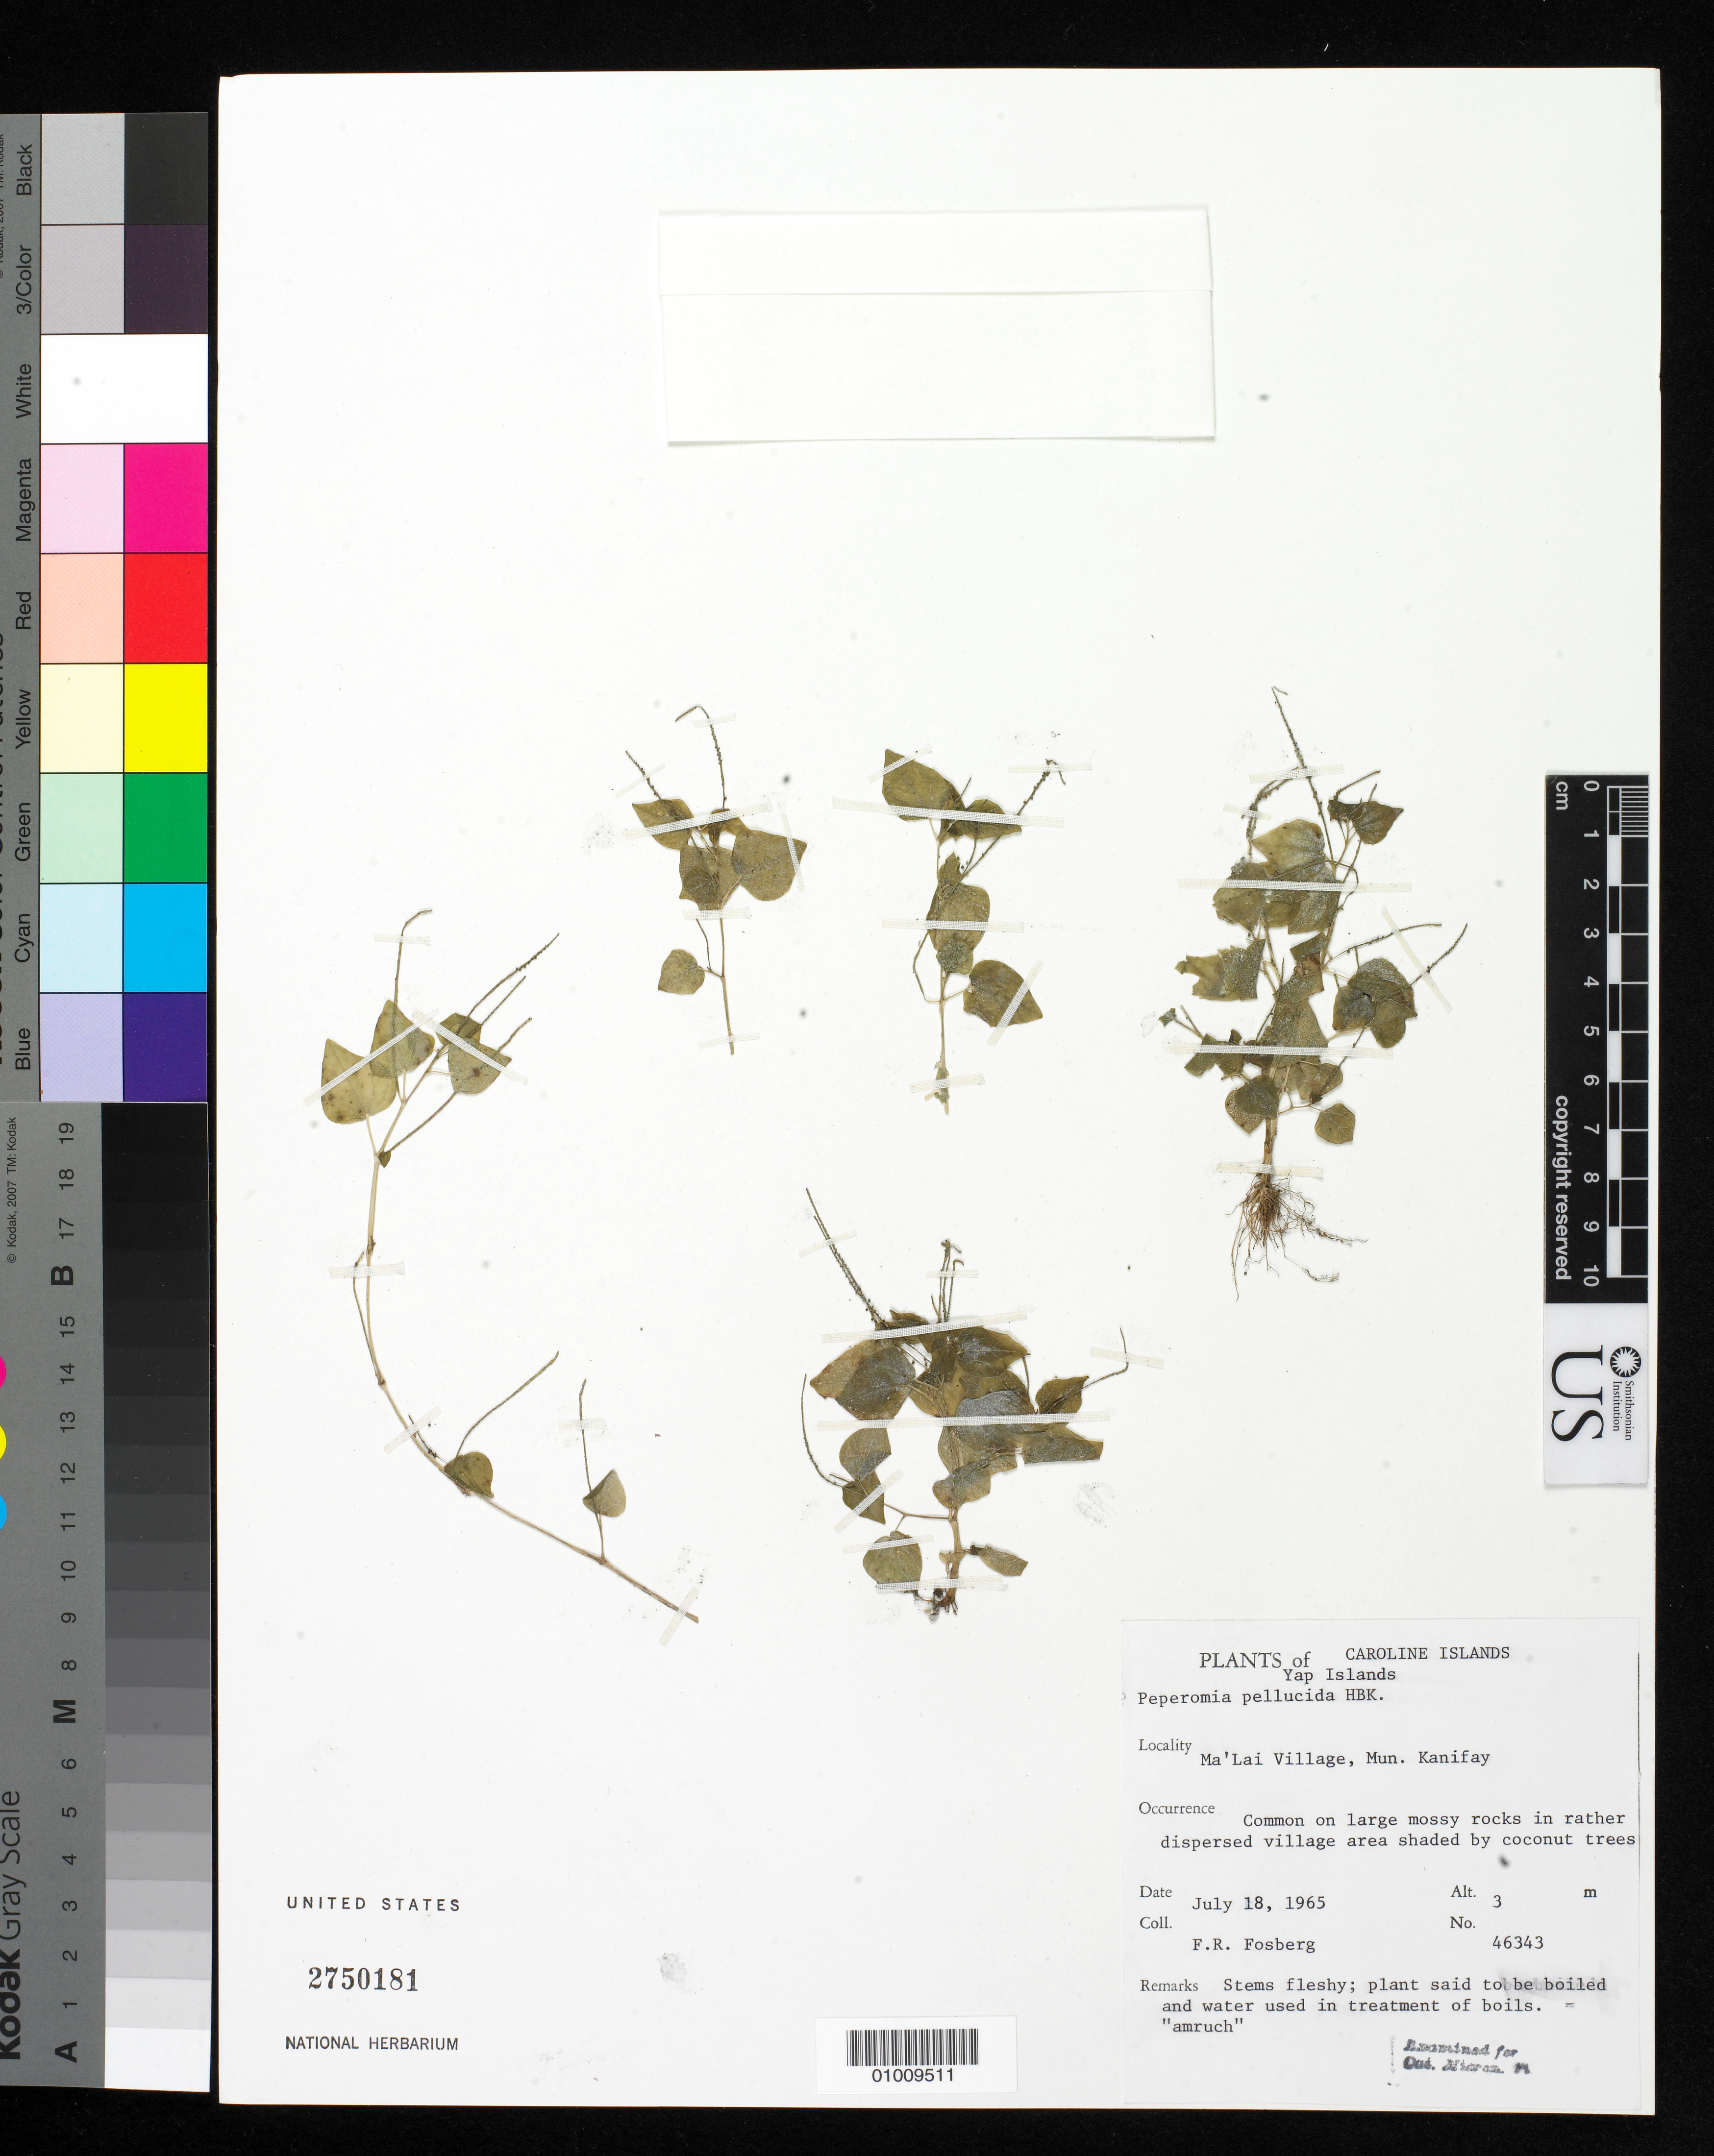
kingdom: Plantae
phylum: Tracheophyta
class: Magnoliopsida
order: Piperales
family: Piperaceae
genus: Peperomia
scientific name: Peperomia pellucida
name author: (L.) Kunth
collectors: F. R. Fosberg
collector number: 46343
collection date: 1965-07-18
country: Micronesia, Federated States of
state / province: Yap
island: Yap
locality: Ma'Lai Village, Mun. Kanifay, (Yap I.) Yap Islands, (state of Yap) Caroline Islands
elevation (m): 3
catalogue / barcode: US 2750181